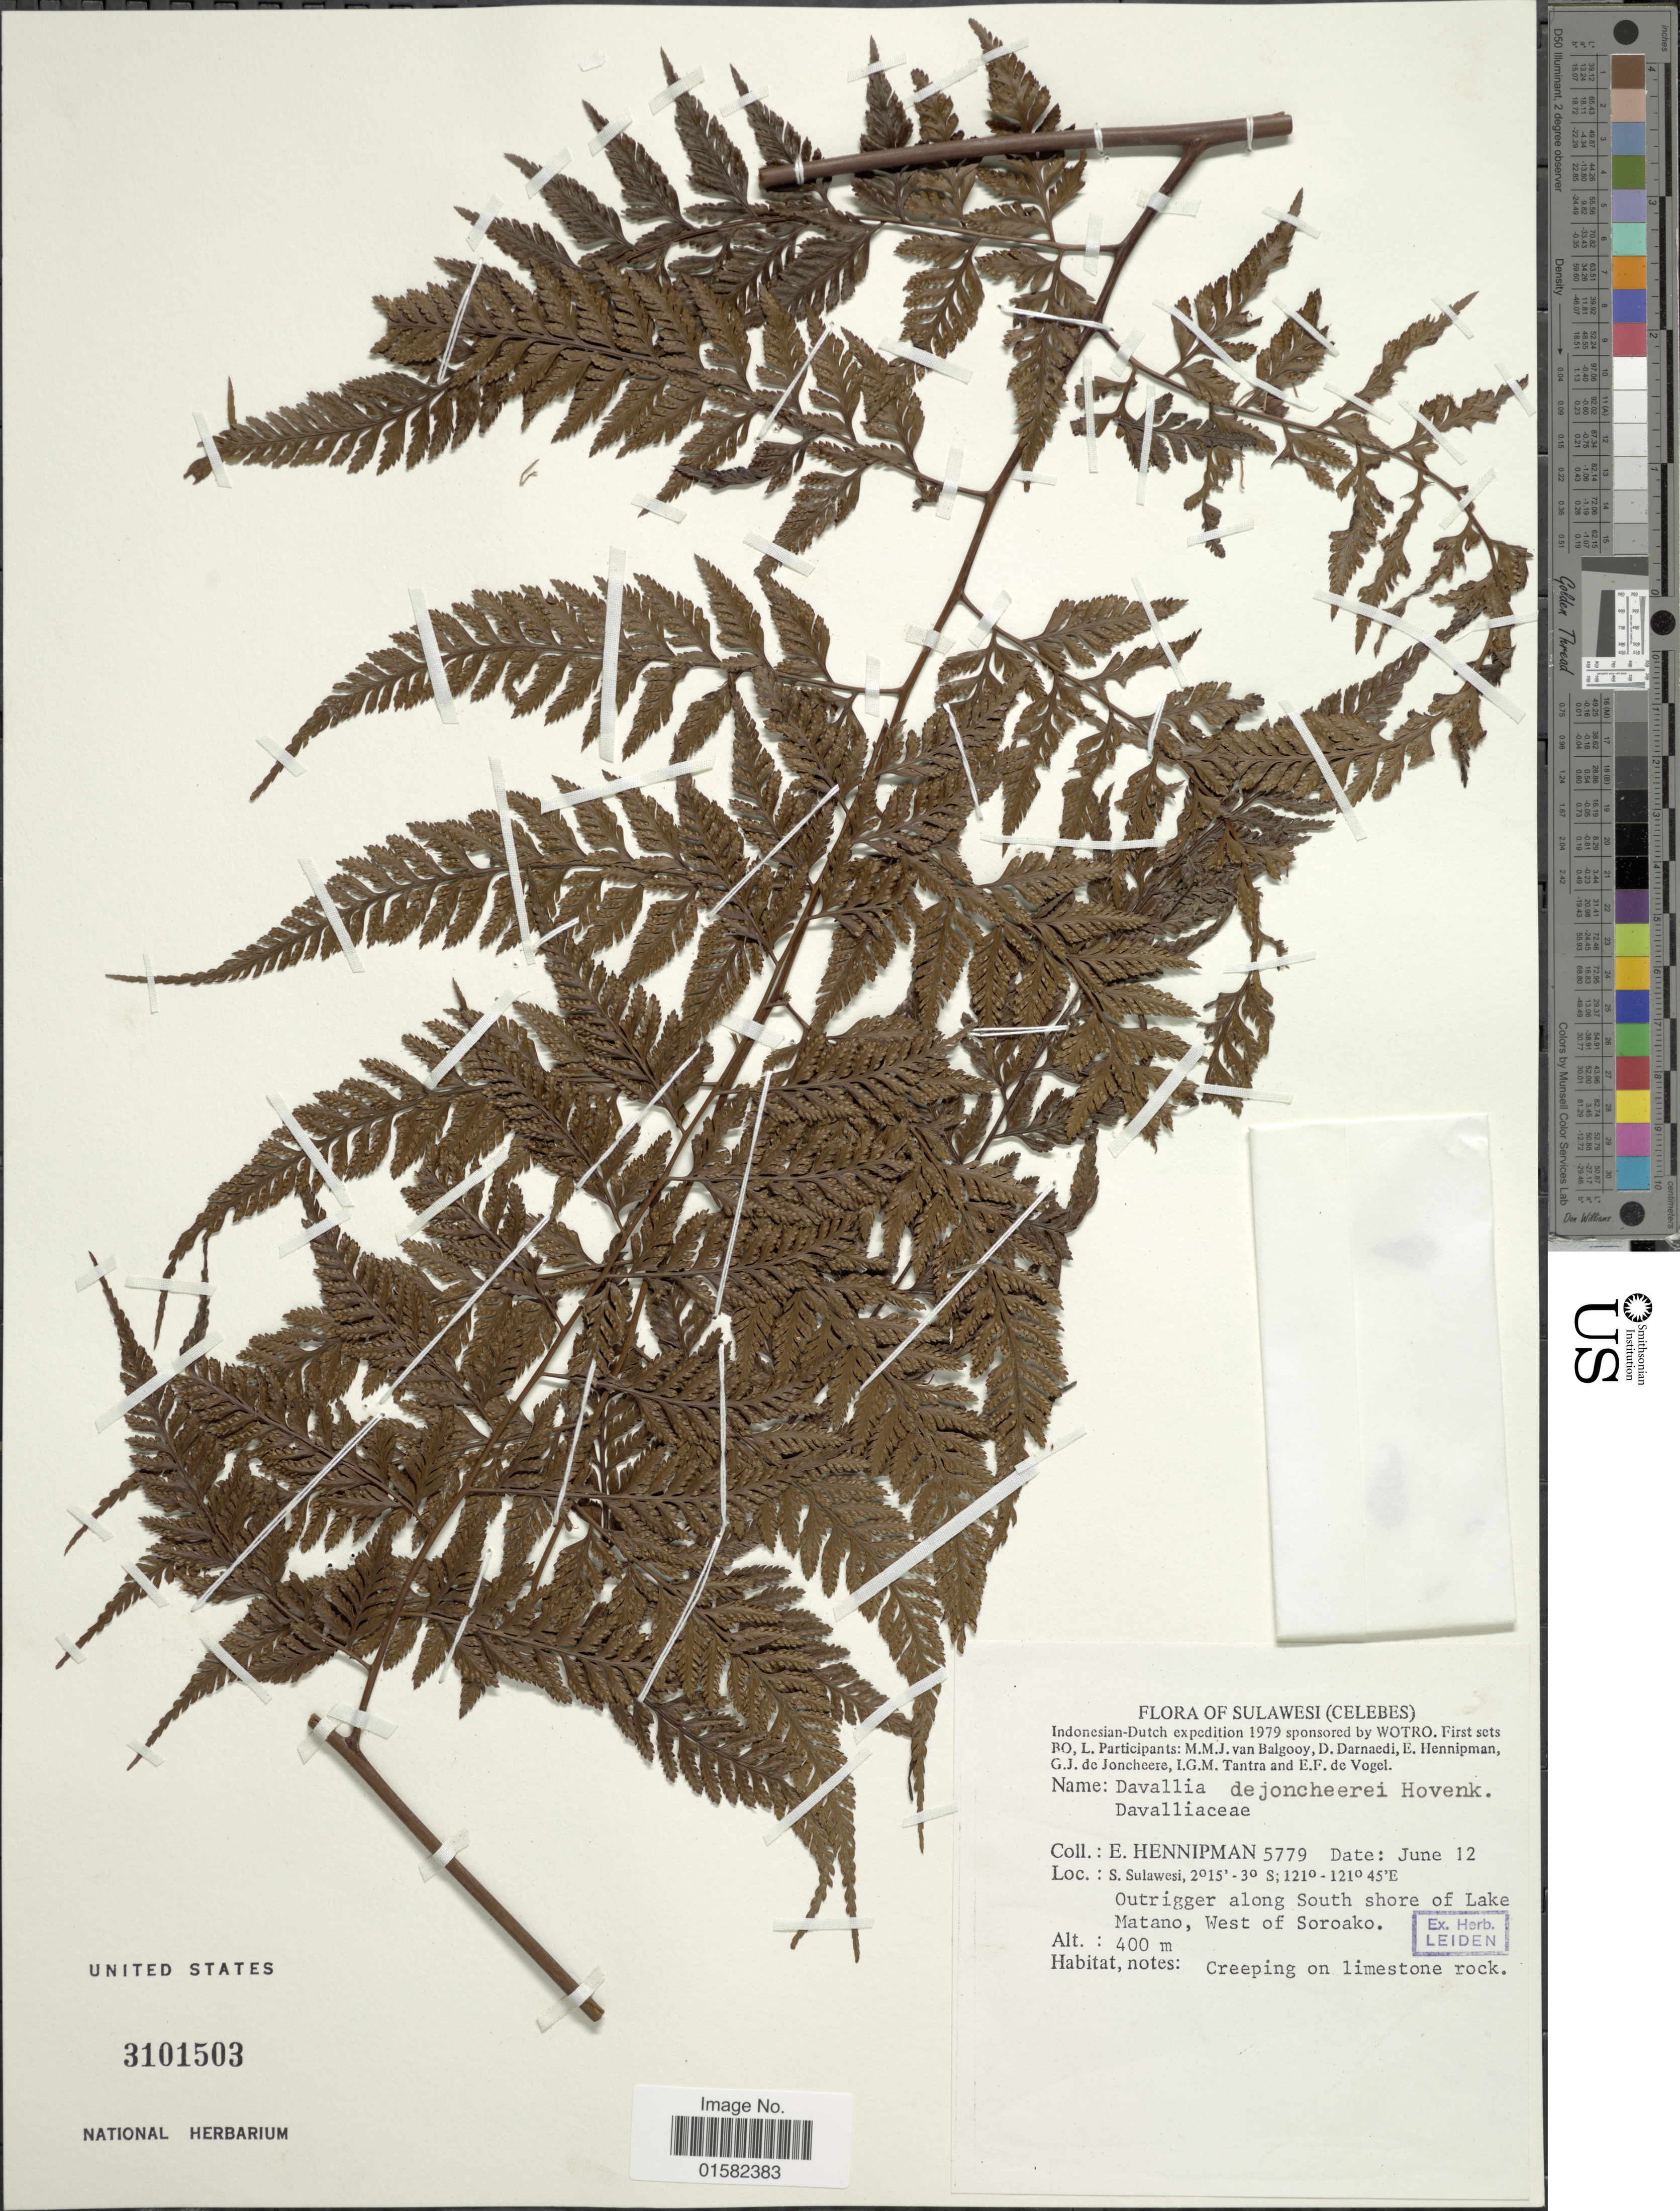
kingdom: Plantae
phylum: Tracheophyta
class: Polypodiopsida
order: Polypodiales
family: Davalliaceae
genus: Wibelia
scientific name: Wibelia denticulata var. elata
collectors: E. Hennipman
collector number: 5779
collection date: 1979-06-12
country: Indonesia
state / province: Sulawesi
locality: (Celebes), C. Sulawesi, Outrigger along South shore of Lake Matano, West of Soroako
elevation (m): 400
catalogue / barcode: US 3101503